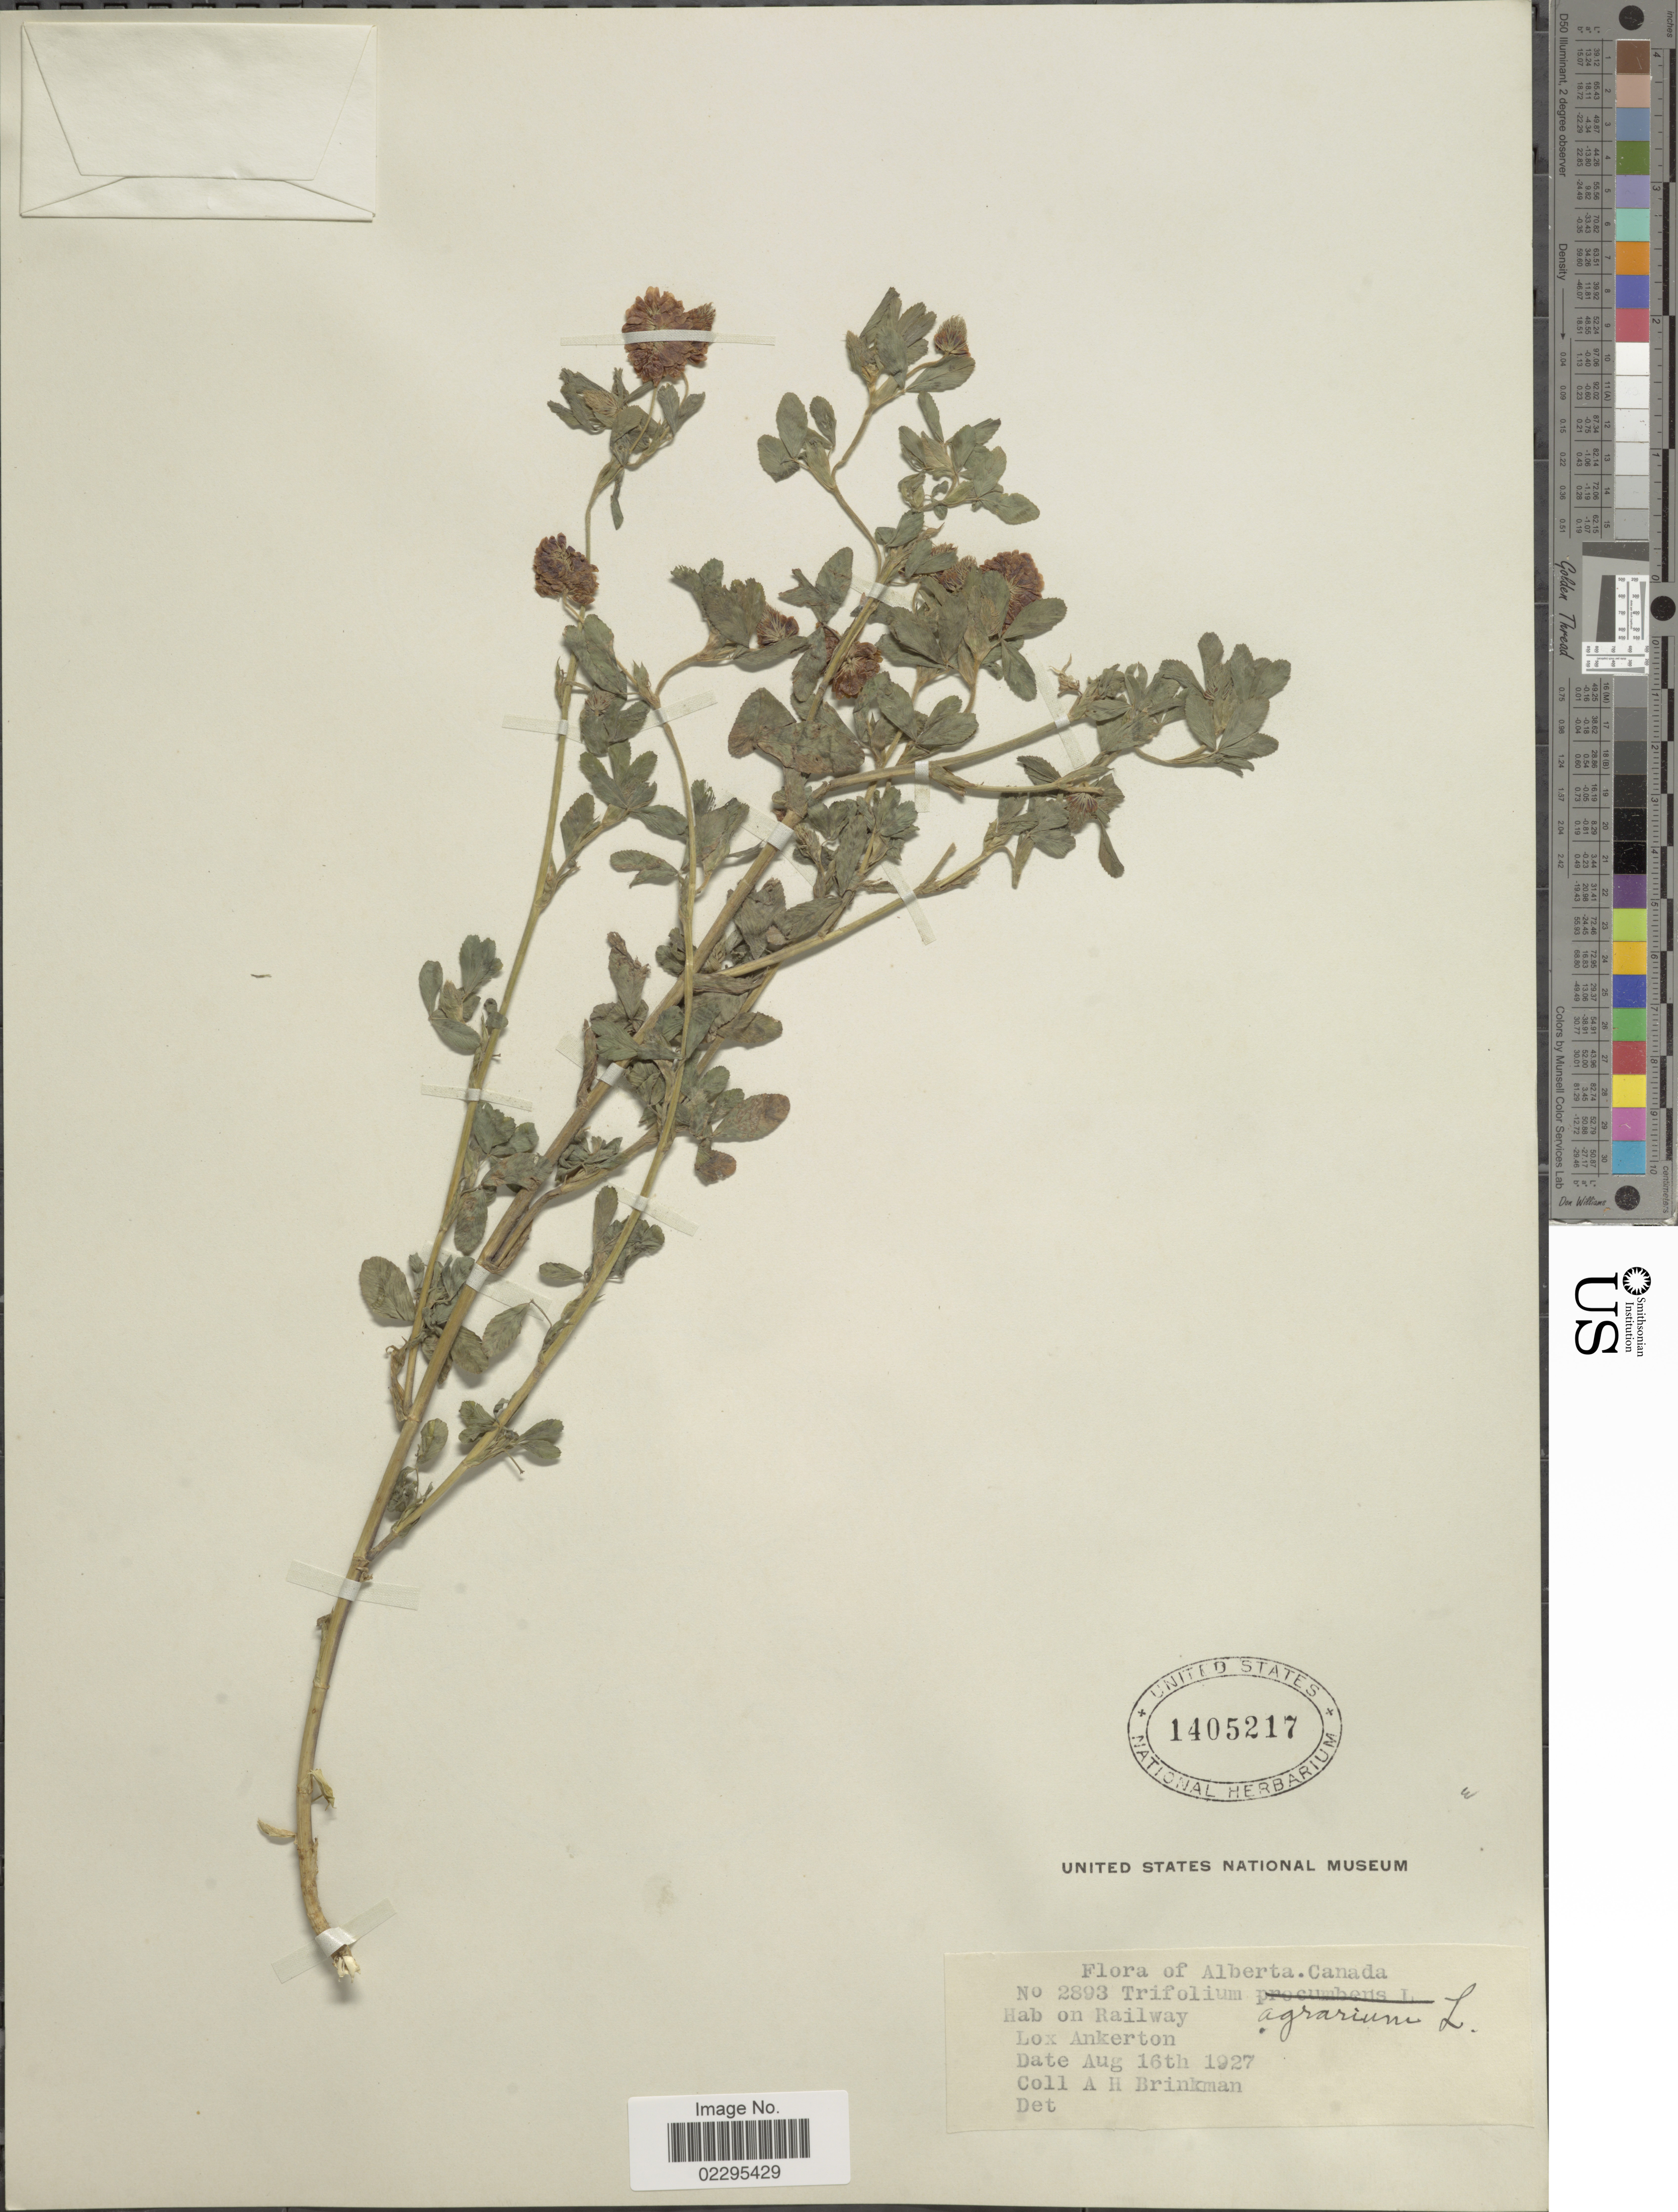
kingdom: Plantae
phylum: Tracheophyta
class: Magnoliopsida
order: Fabales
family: Fabaceae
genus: Trifolium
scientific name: Trifolium agrarium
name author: L.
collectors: A. Brinkman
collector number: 2893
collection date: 1927-08-16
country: Canada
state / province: Alberta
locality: Ankerton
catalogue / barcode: US 1405217